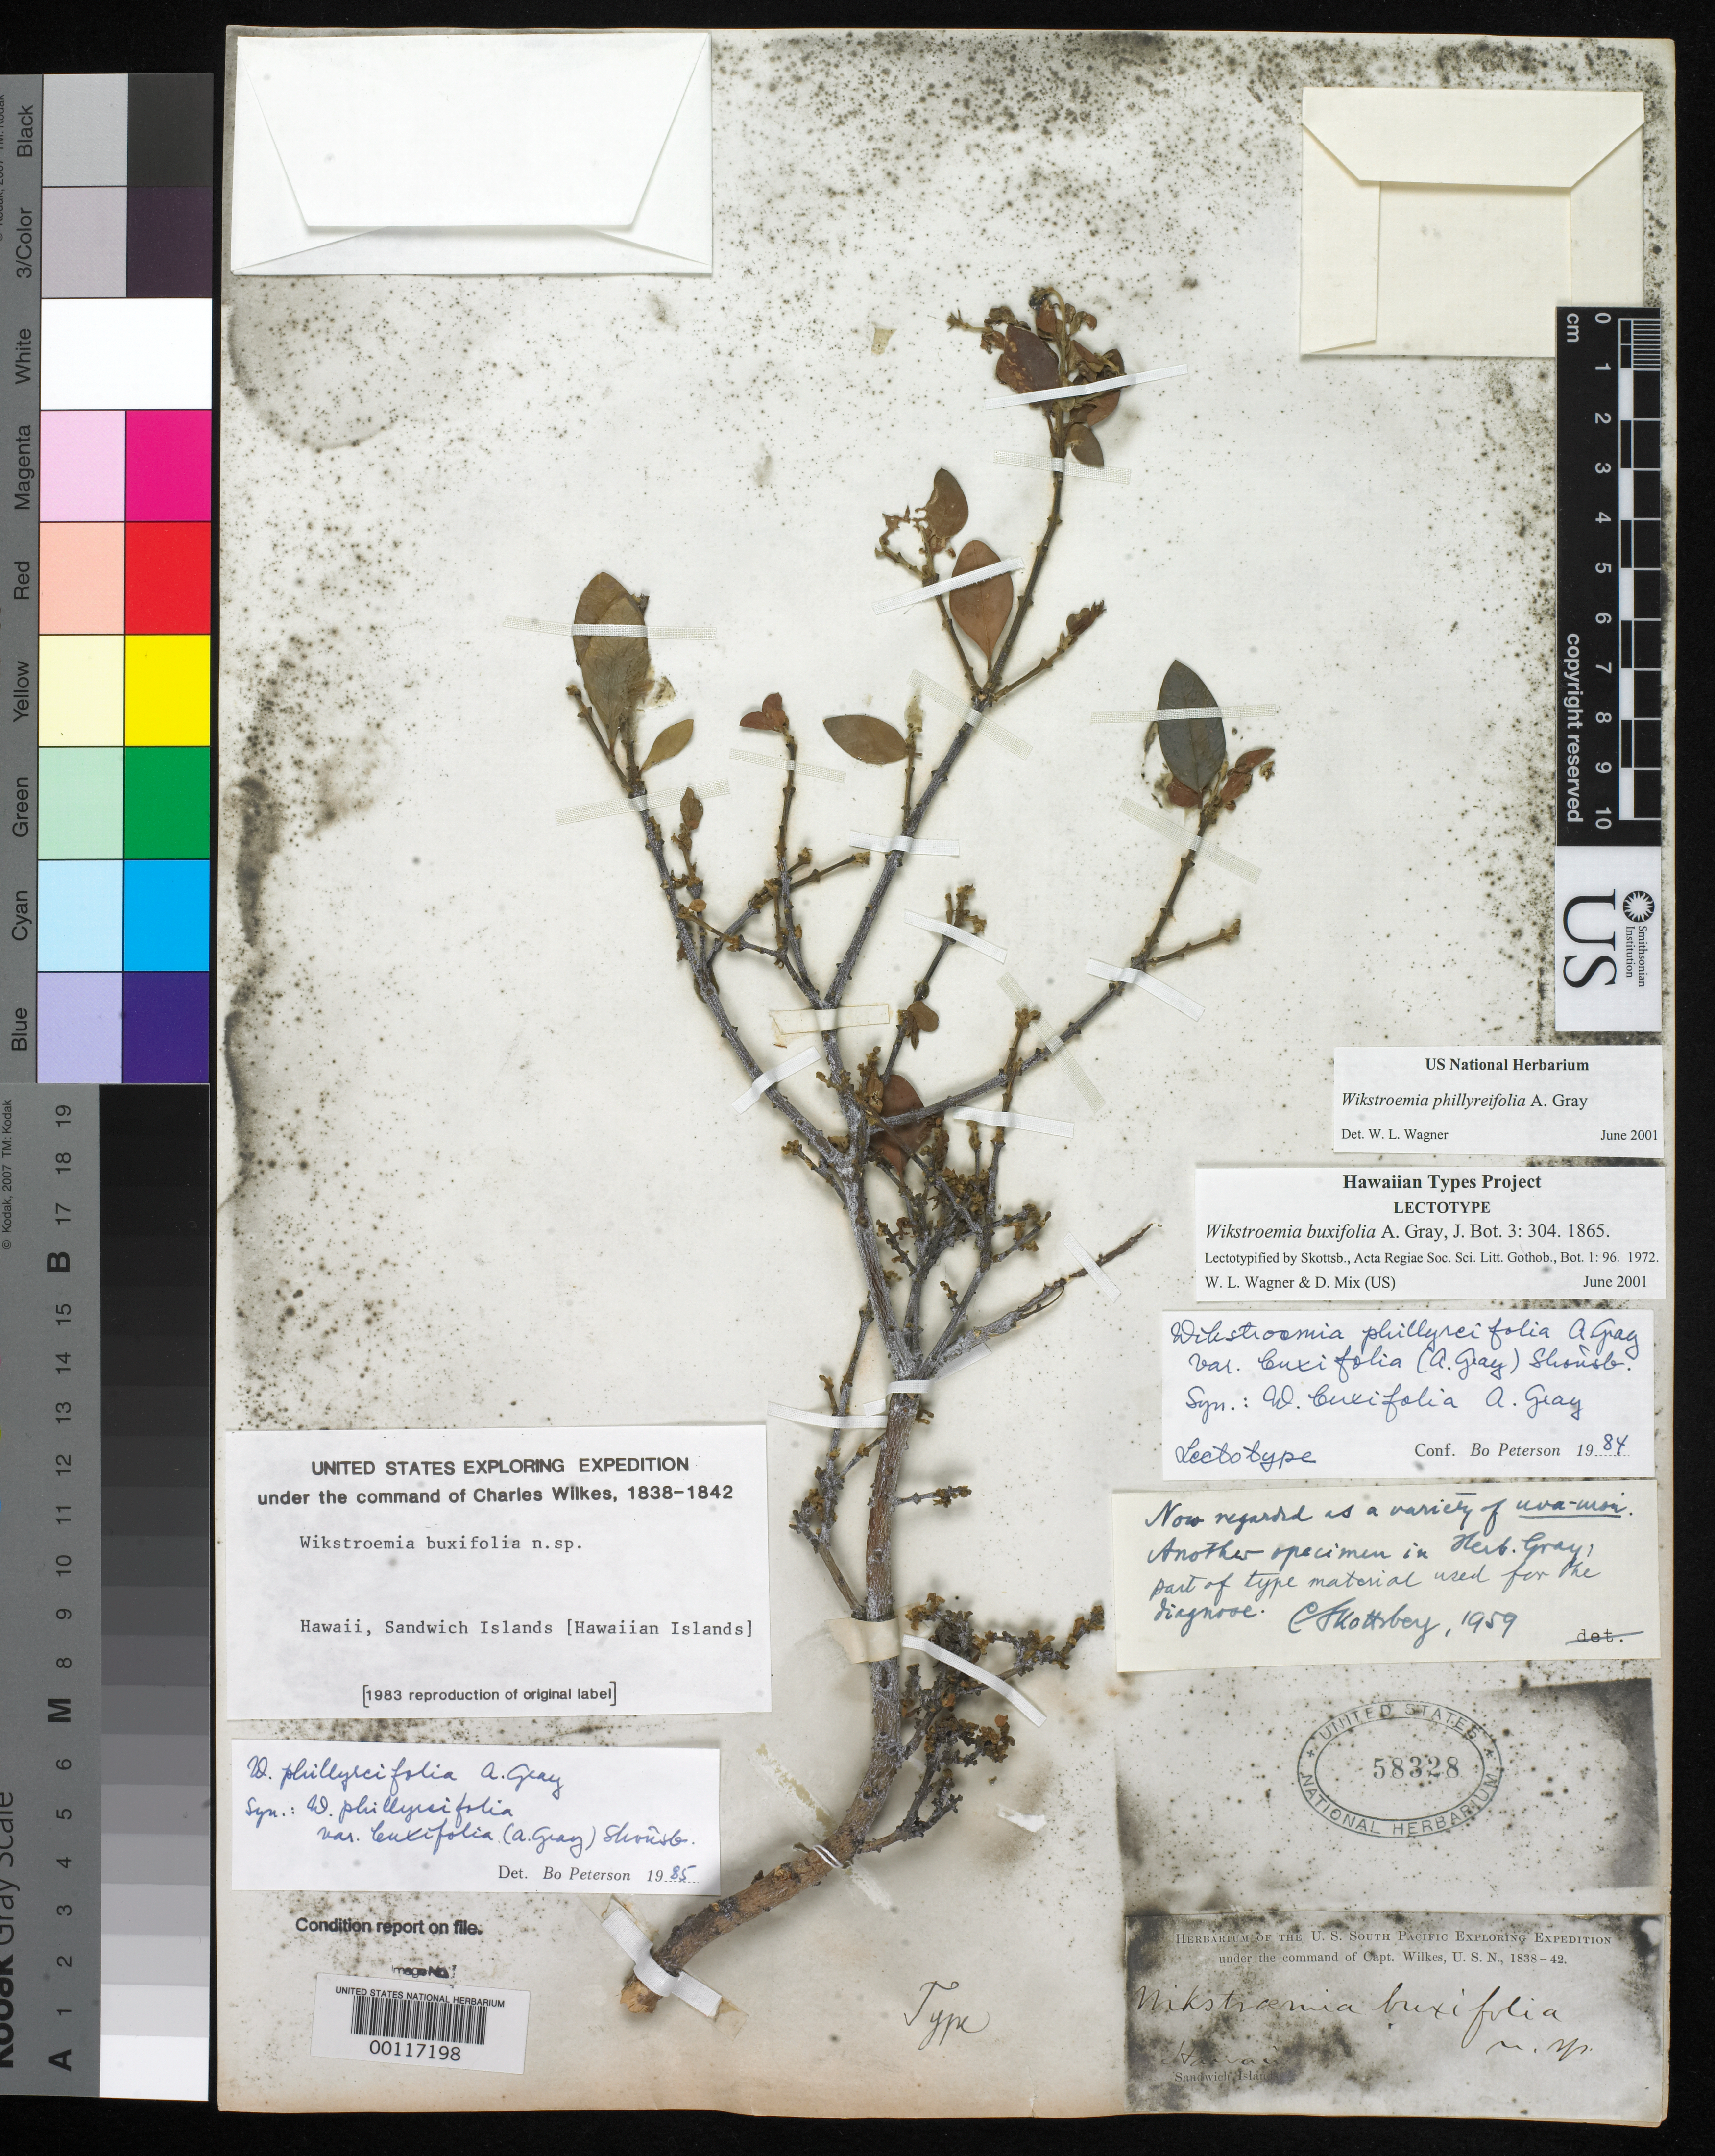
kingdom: Plantae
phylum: Tracheophyta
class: Magnoliopsida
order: Malvales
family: Thymelaeaceae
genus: Wikstroemia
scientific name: Wikstroemia buxifolia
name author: A. Gray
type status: Lectotype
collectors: Wilkes Explor. Exped.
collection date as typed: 1838 to -- --- 1842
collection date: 1838/1842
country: United States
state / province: Hawaii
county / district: Maui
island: Maui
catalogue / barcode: US 58328